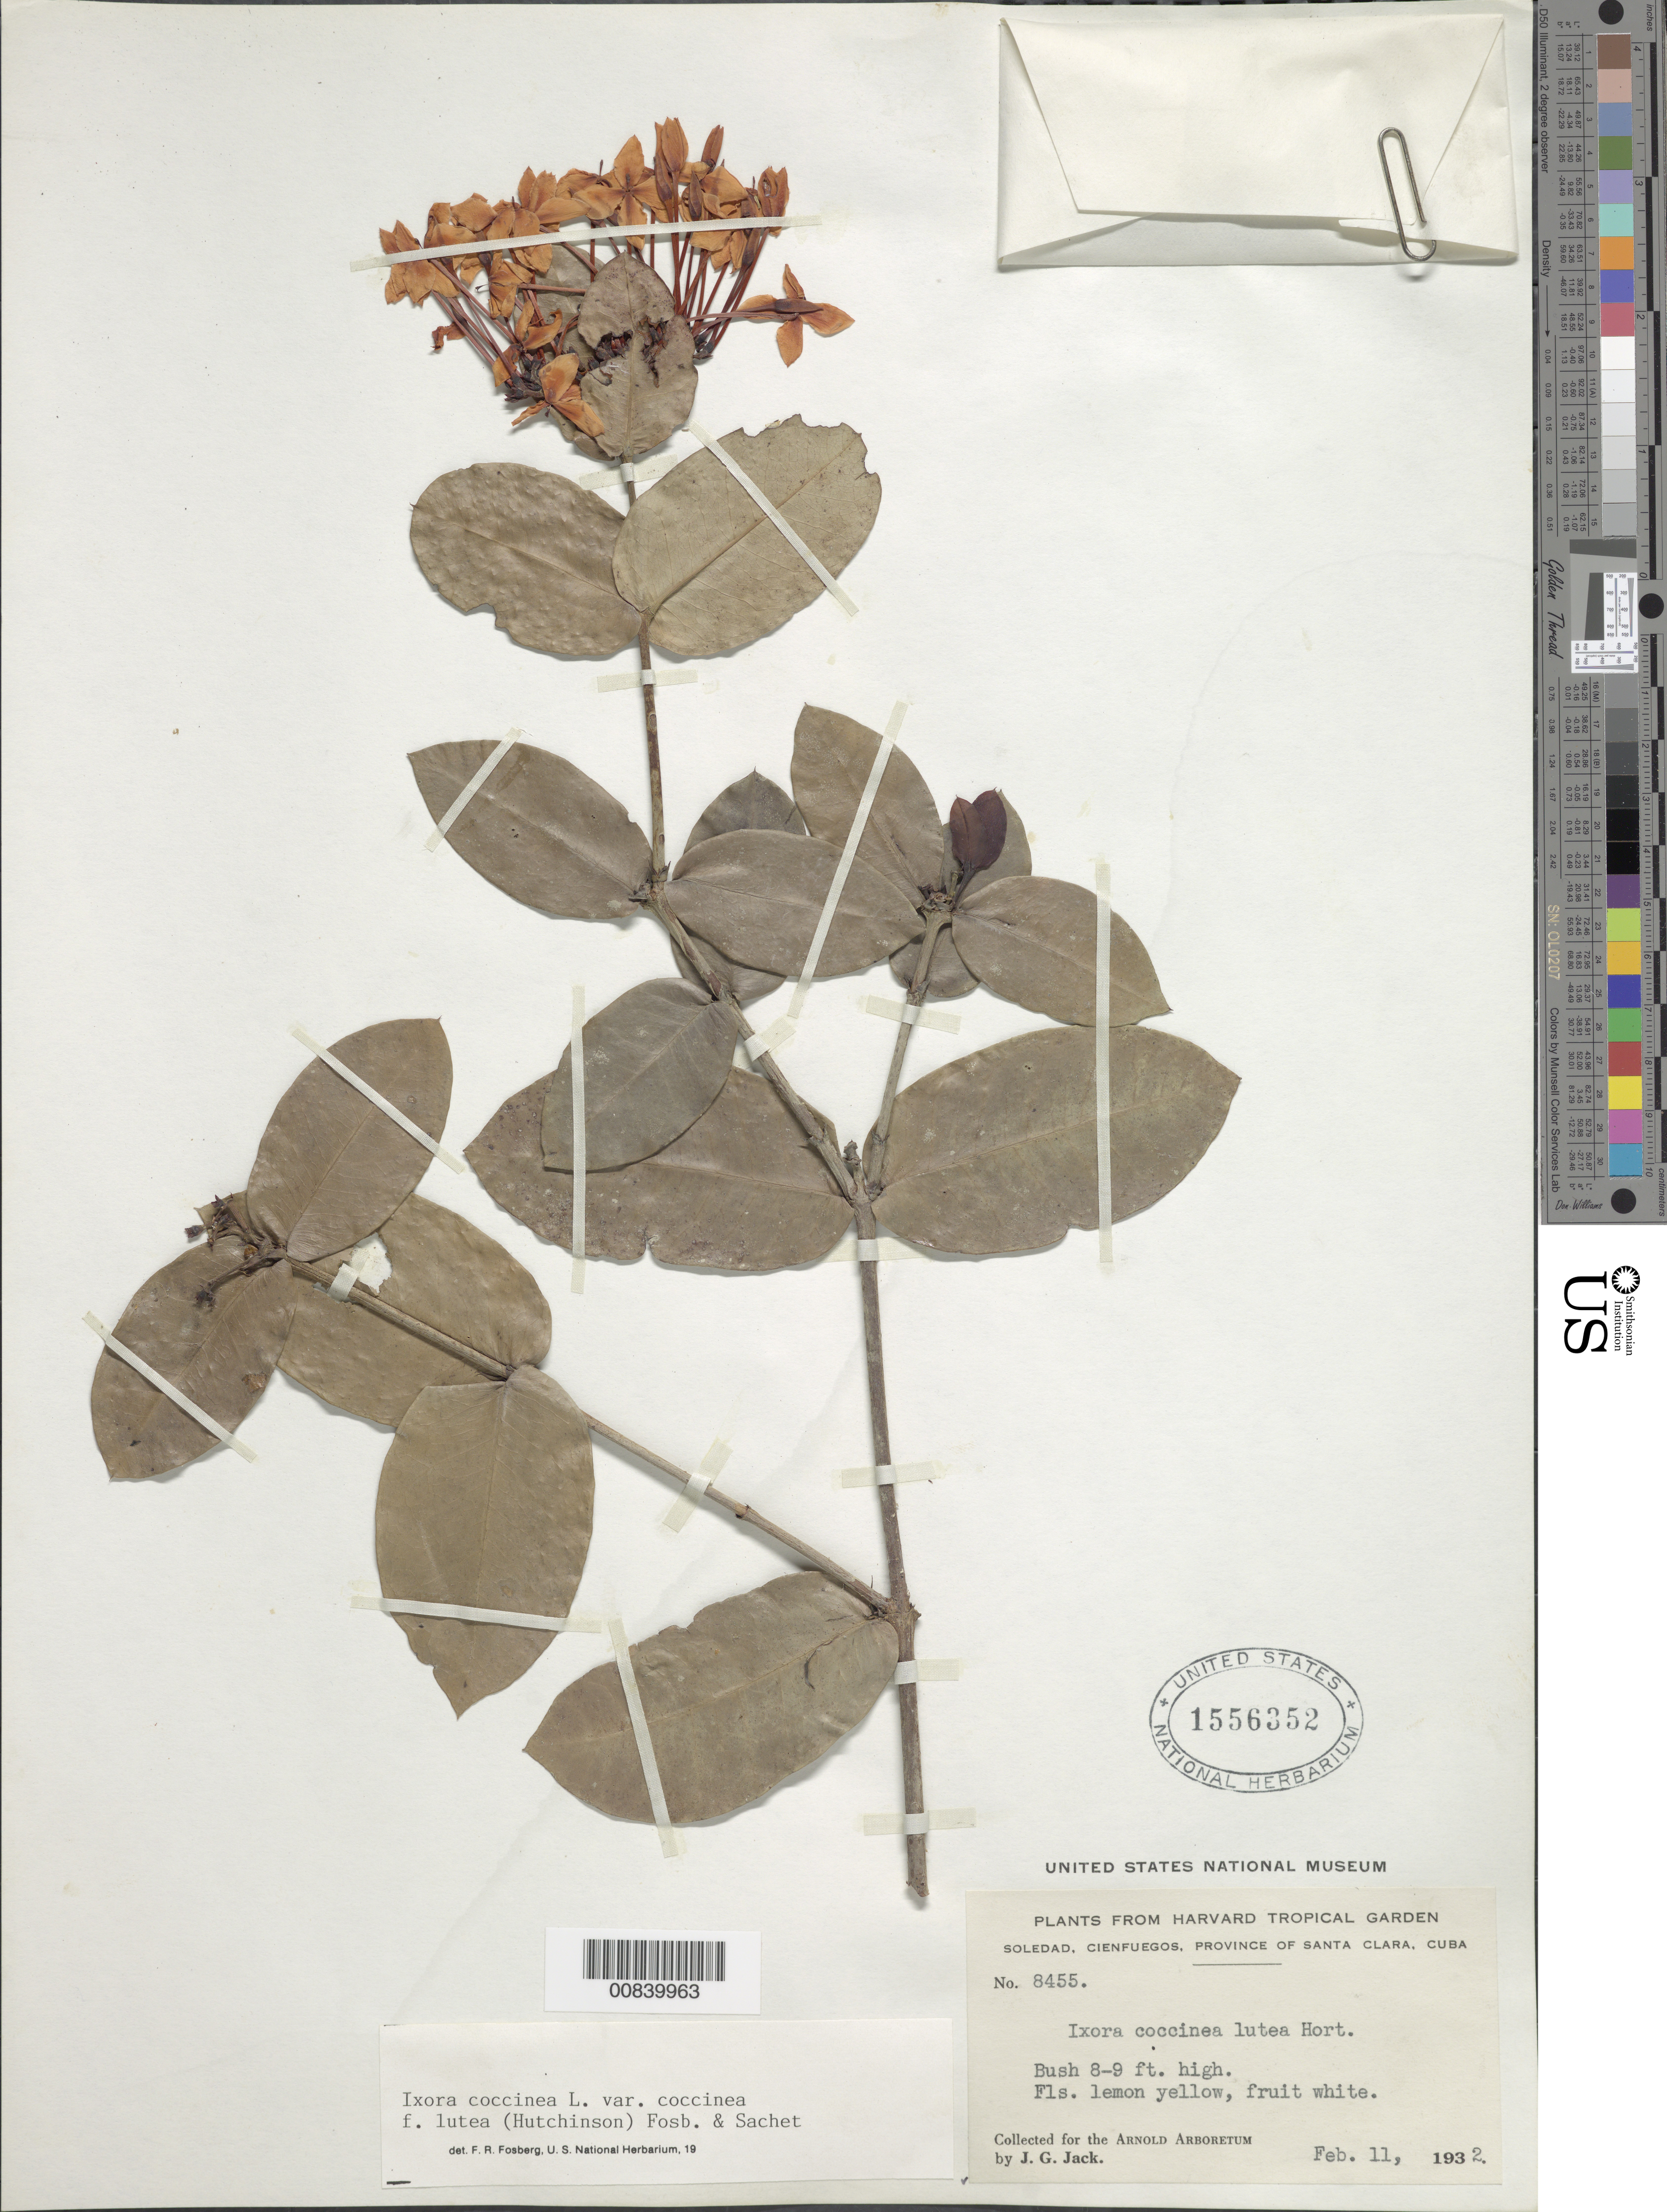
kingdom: Plantae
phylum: Tracheophyta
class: Magnoliopsida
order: Gentianales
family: Rubiaceae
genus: Ixora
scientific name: Ixora coccinea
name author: L.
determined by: Fosberg, F. R.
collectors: J. G. Jack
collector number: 8455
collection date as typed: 11 Feb 1932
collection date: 1932-02-11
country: Cuba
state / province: Las Villas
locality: Soledad, Cienfuegos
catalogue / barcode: US 1556352